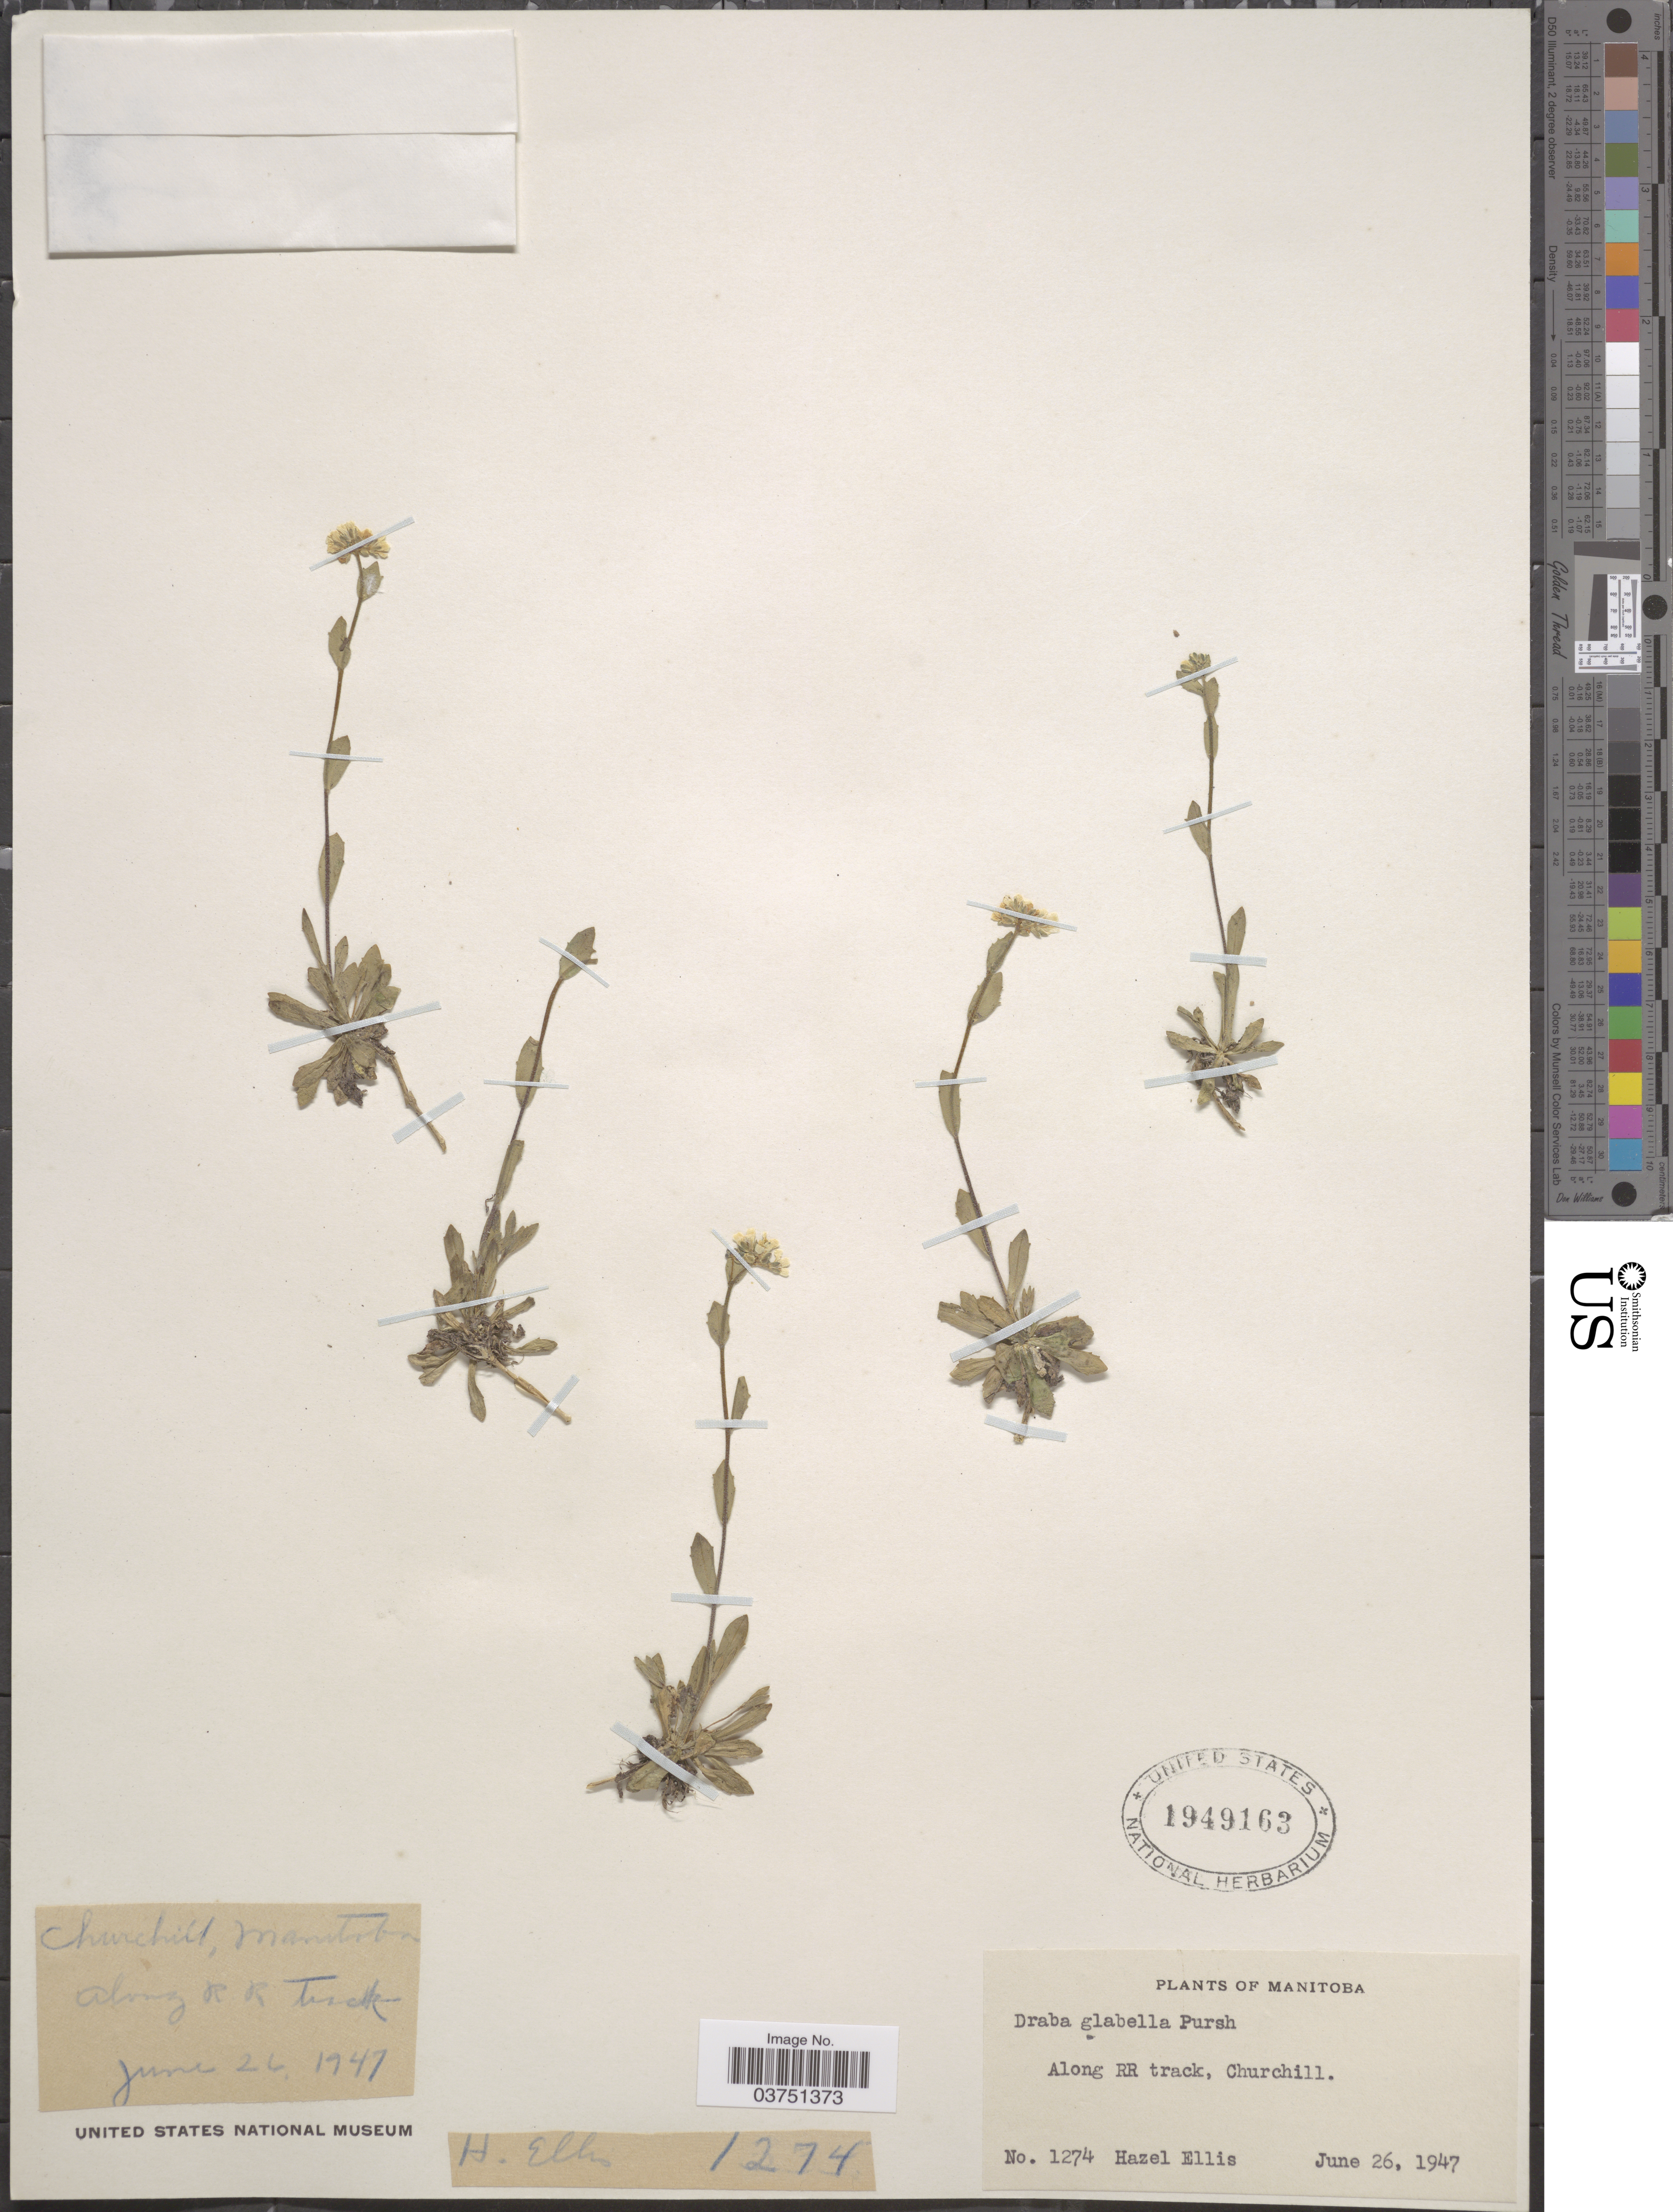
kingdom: Plantae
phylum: Tracheophyta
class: Magnoliopsida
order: Brassicales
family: Brassicaceae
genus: Draba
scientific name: Draba glabella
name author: Pursh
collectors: H. Ellis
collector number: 1274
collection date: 1947-06-26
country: Canada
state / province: Manitoba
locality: Along RR track, Churchill.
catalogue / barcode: US 1949163